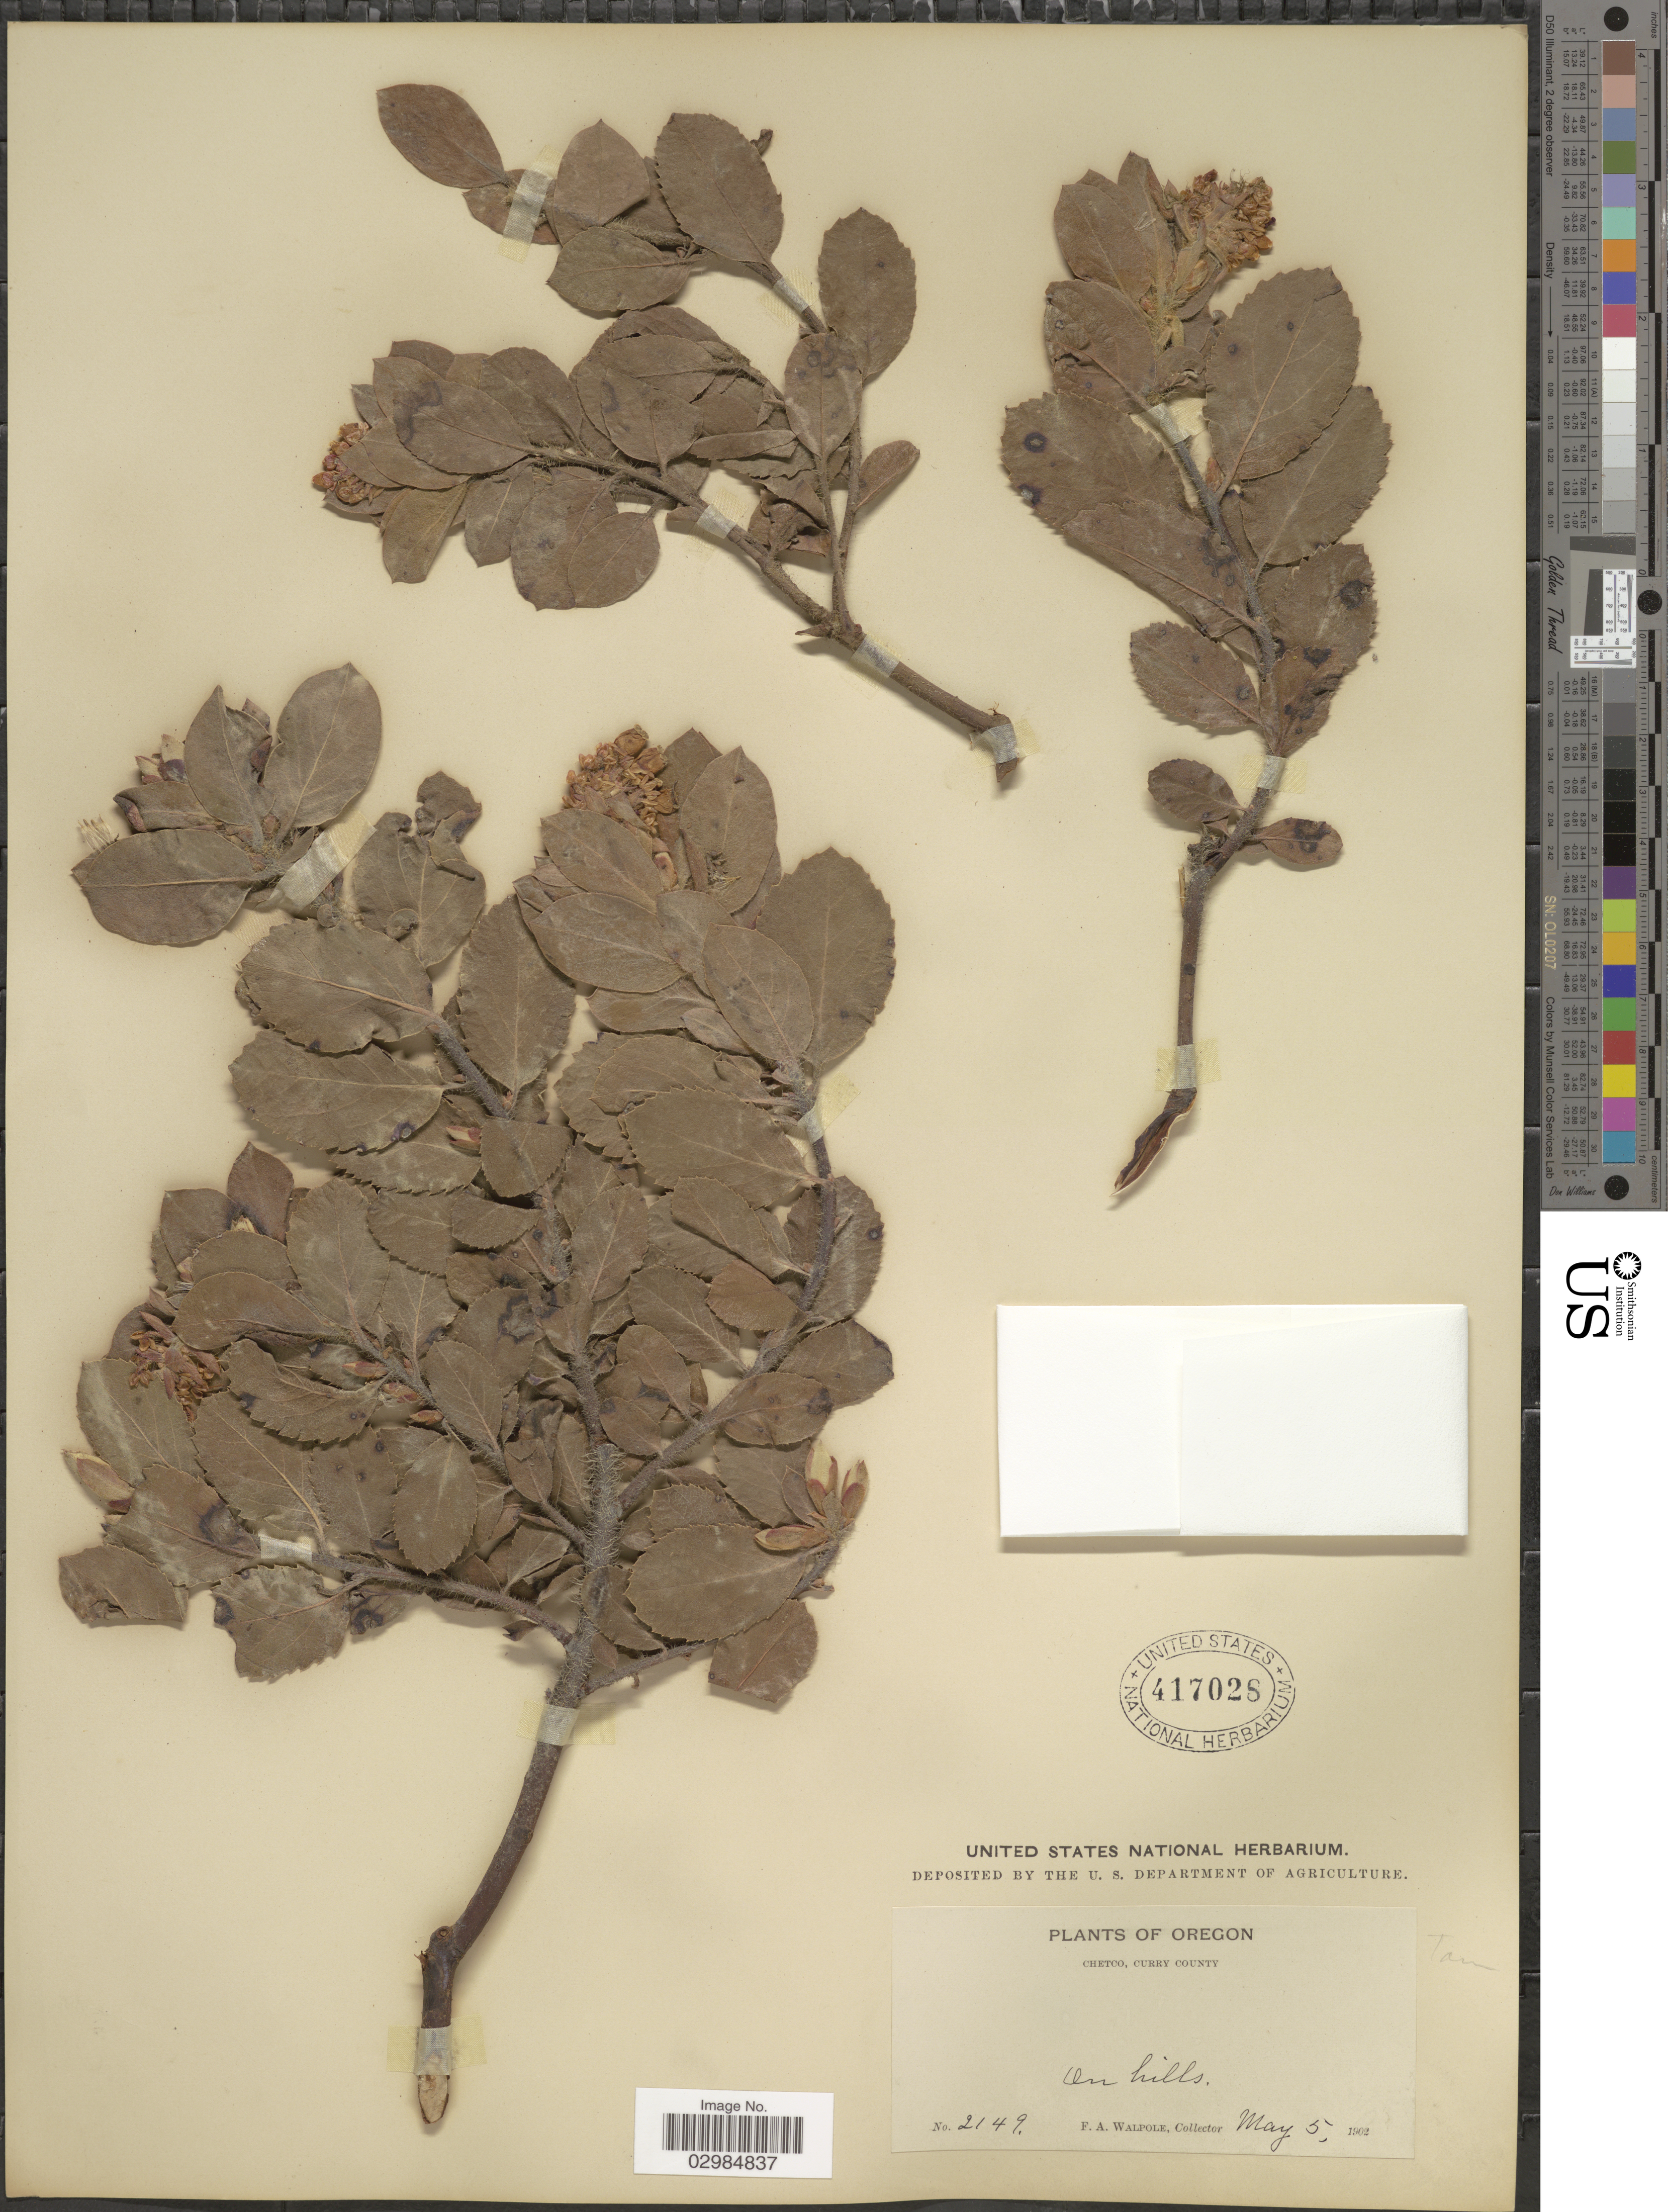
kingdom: Plantae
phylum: Tracheophyta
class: Magnoliopsida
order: Ericales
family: Ericaceae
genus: Arctostaphylos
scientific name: Arctostaphylos tomentosa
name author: (Pursh) Lindl.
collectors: F. Walpole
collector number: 2149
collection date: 1902-05-05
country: United States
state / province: Oregon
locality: Chetco, Curry County. On hills.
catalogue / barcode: US 417028